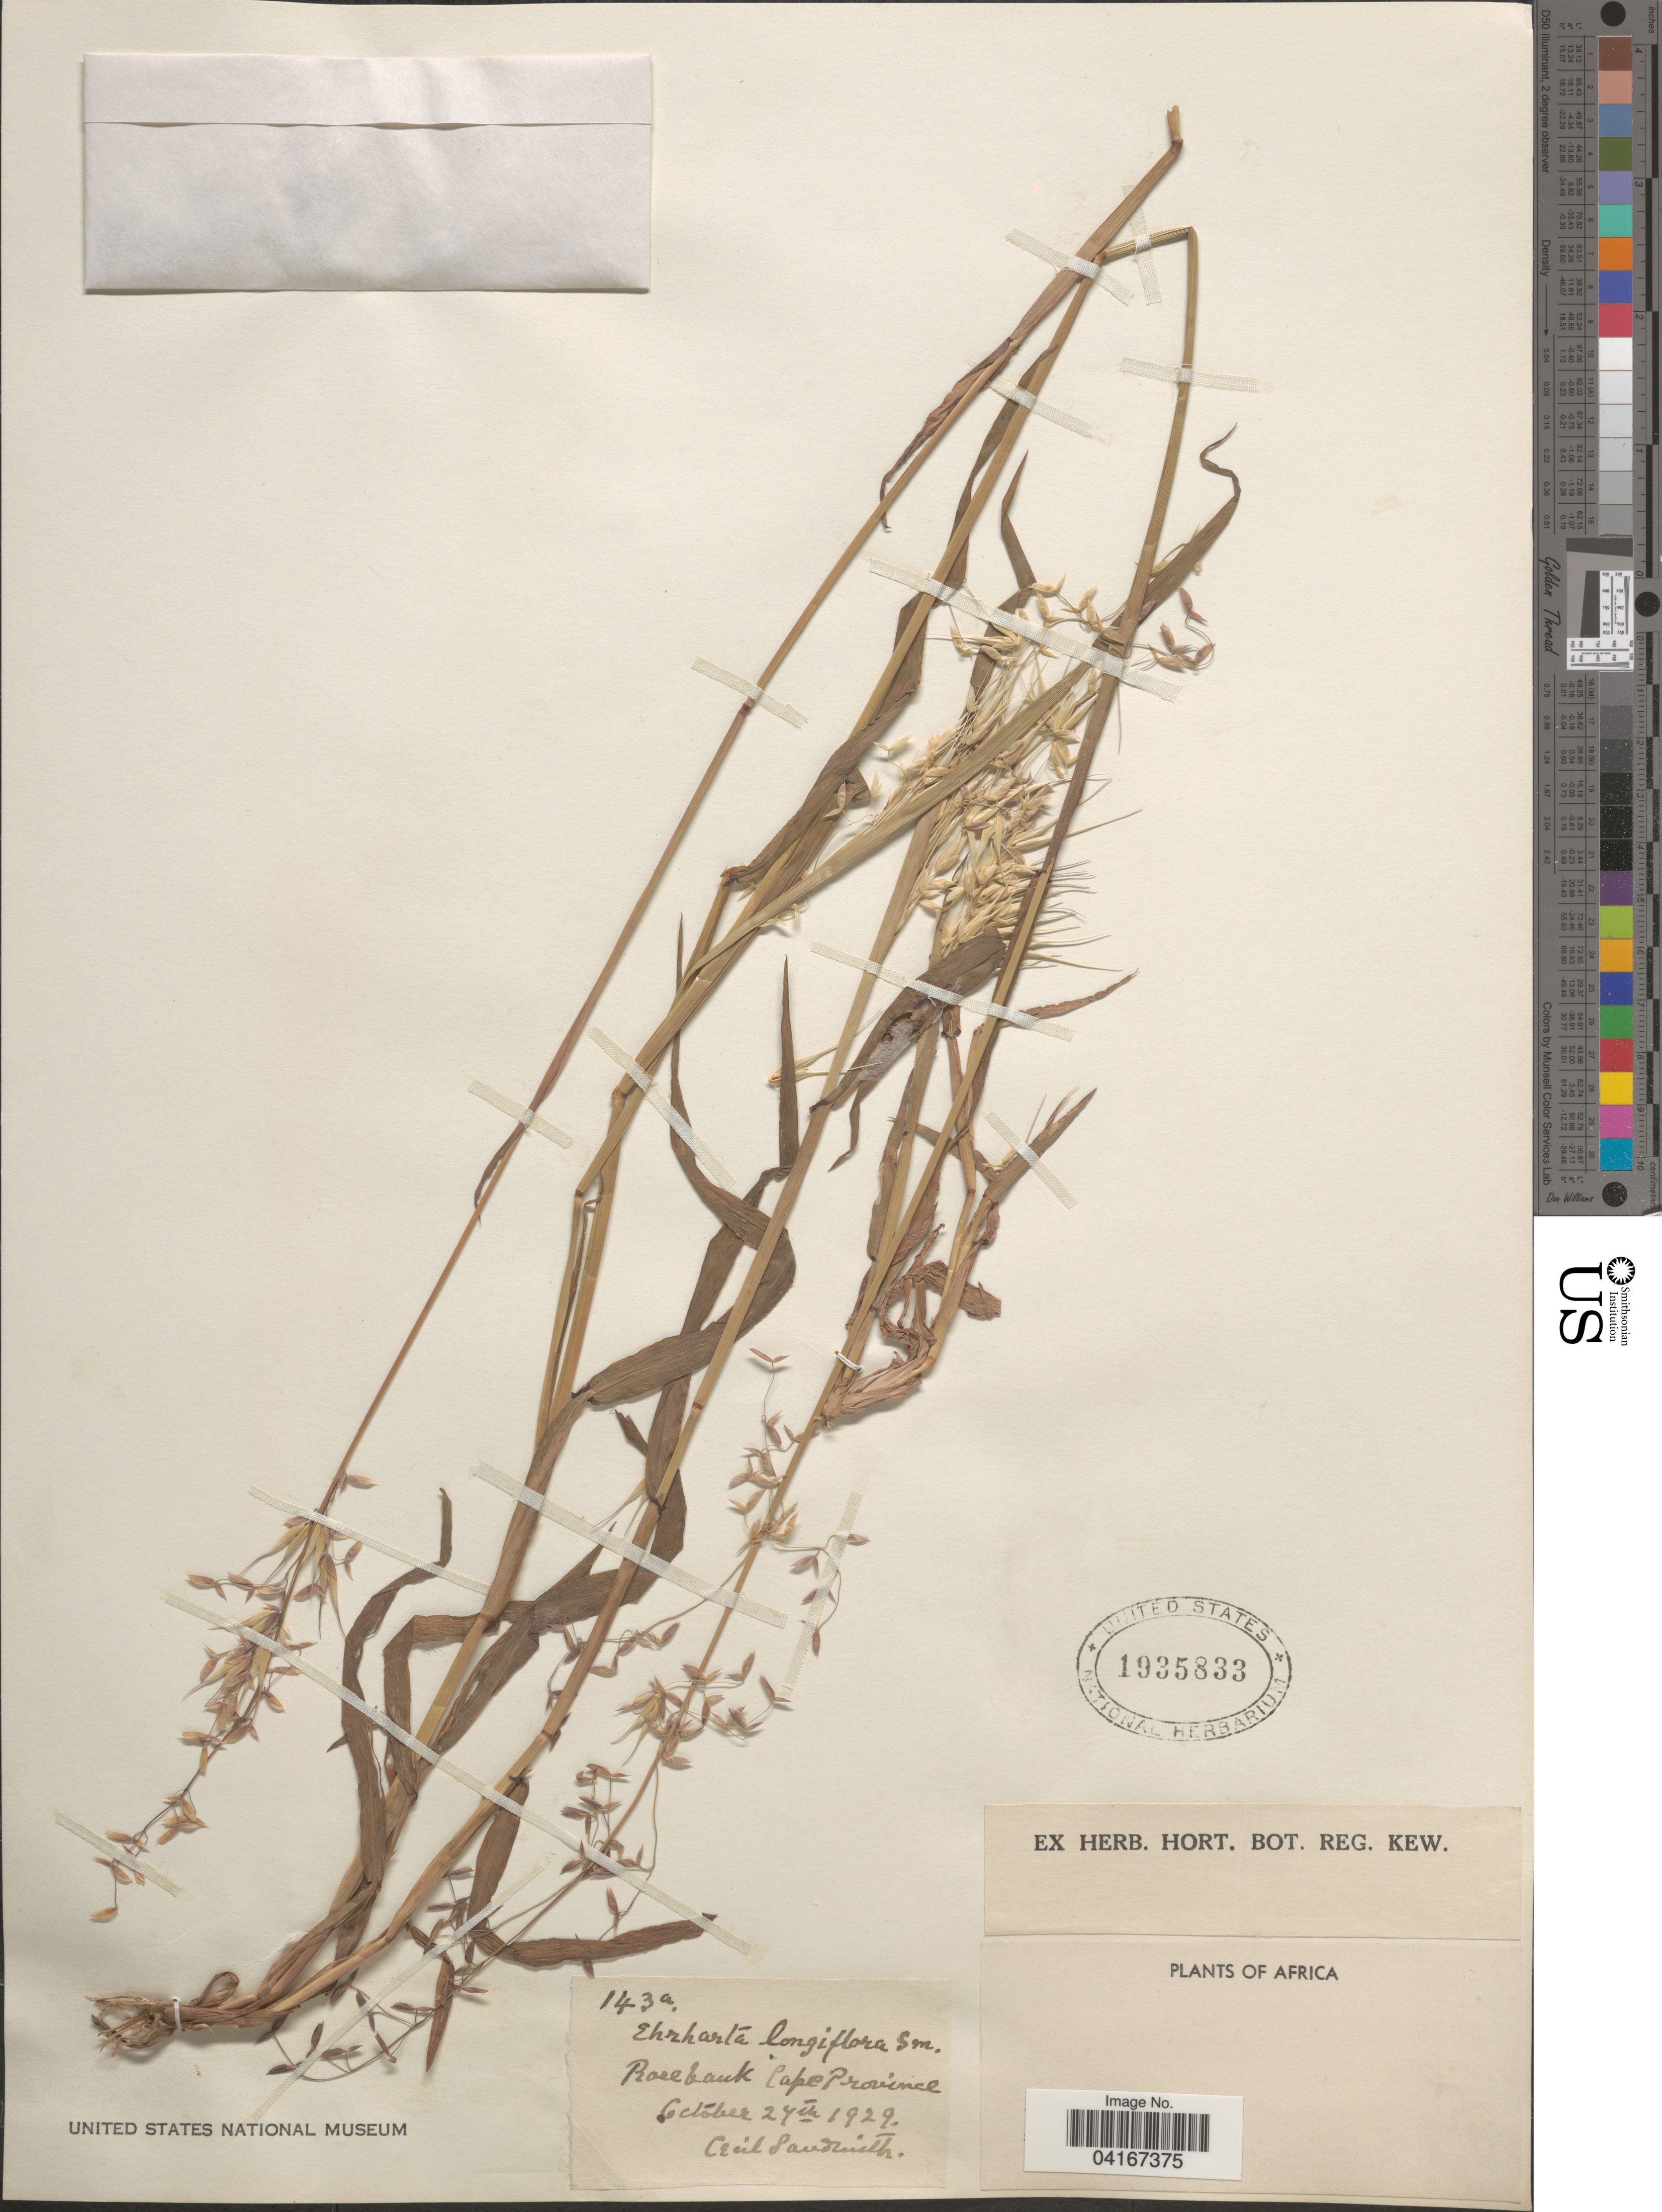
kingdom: Plantae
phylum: Tracheophyta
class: Liliopsida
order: Poales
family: Poaceae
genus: Ehrharta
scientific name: Ehrharta longiflora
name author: Sm.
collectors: C. I. Sandwith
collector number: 143a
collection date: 1929-10-24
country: South Africa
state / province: Western Cape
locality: Rosebank.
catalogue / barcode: US 1935833